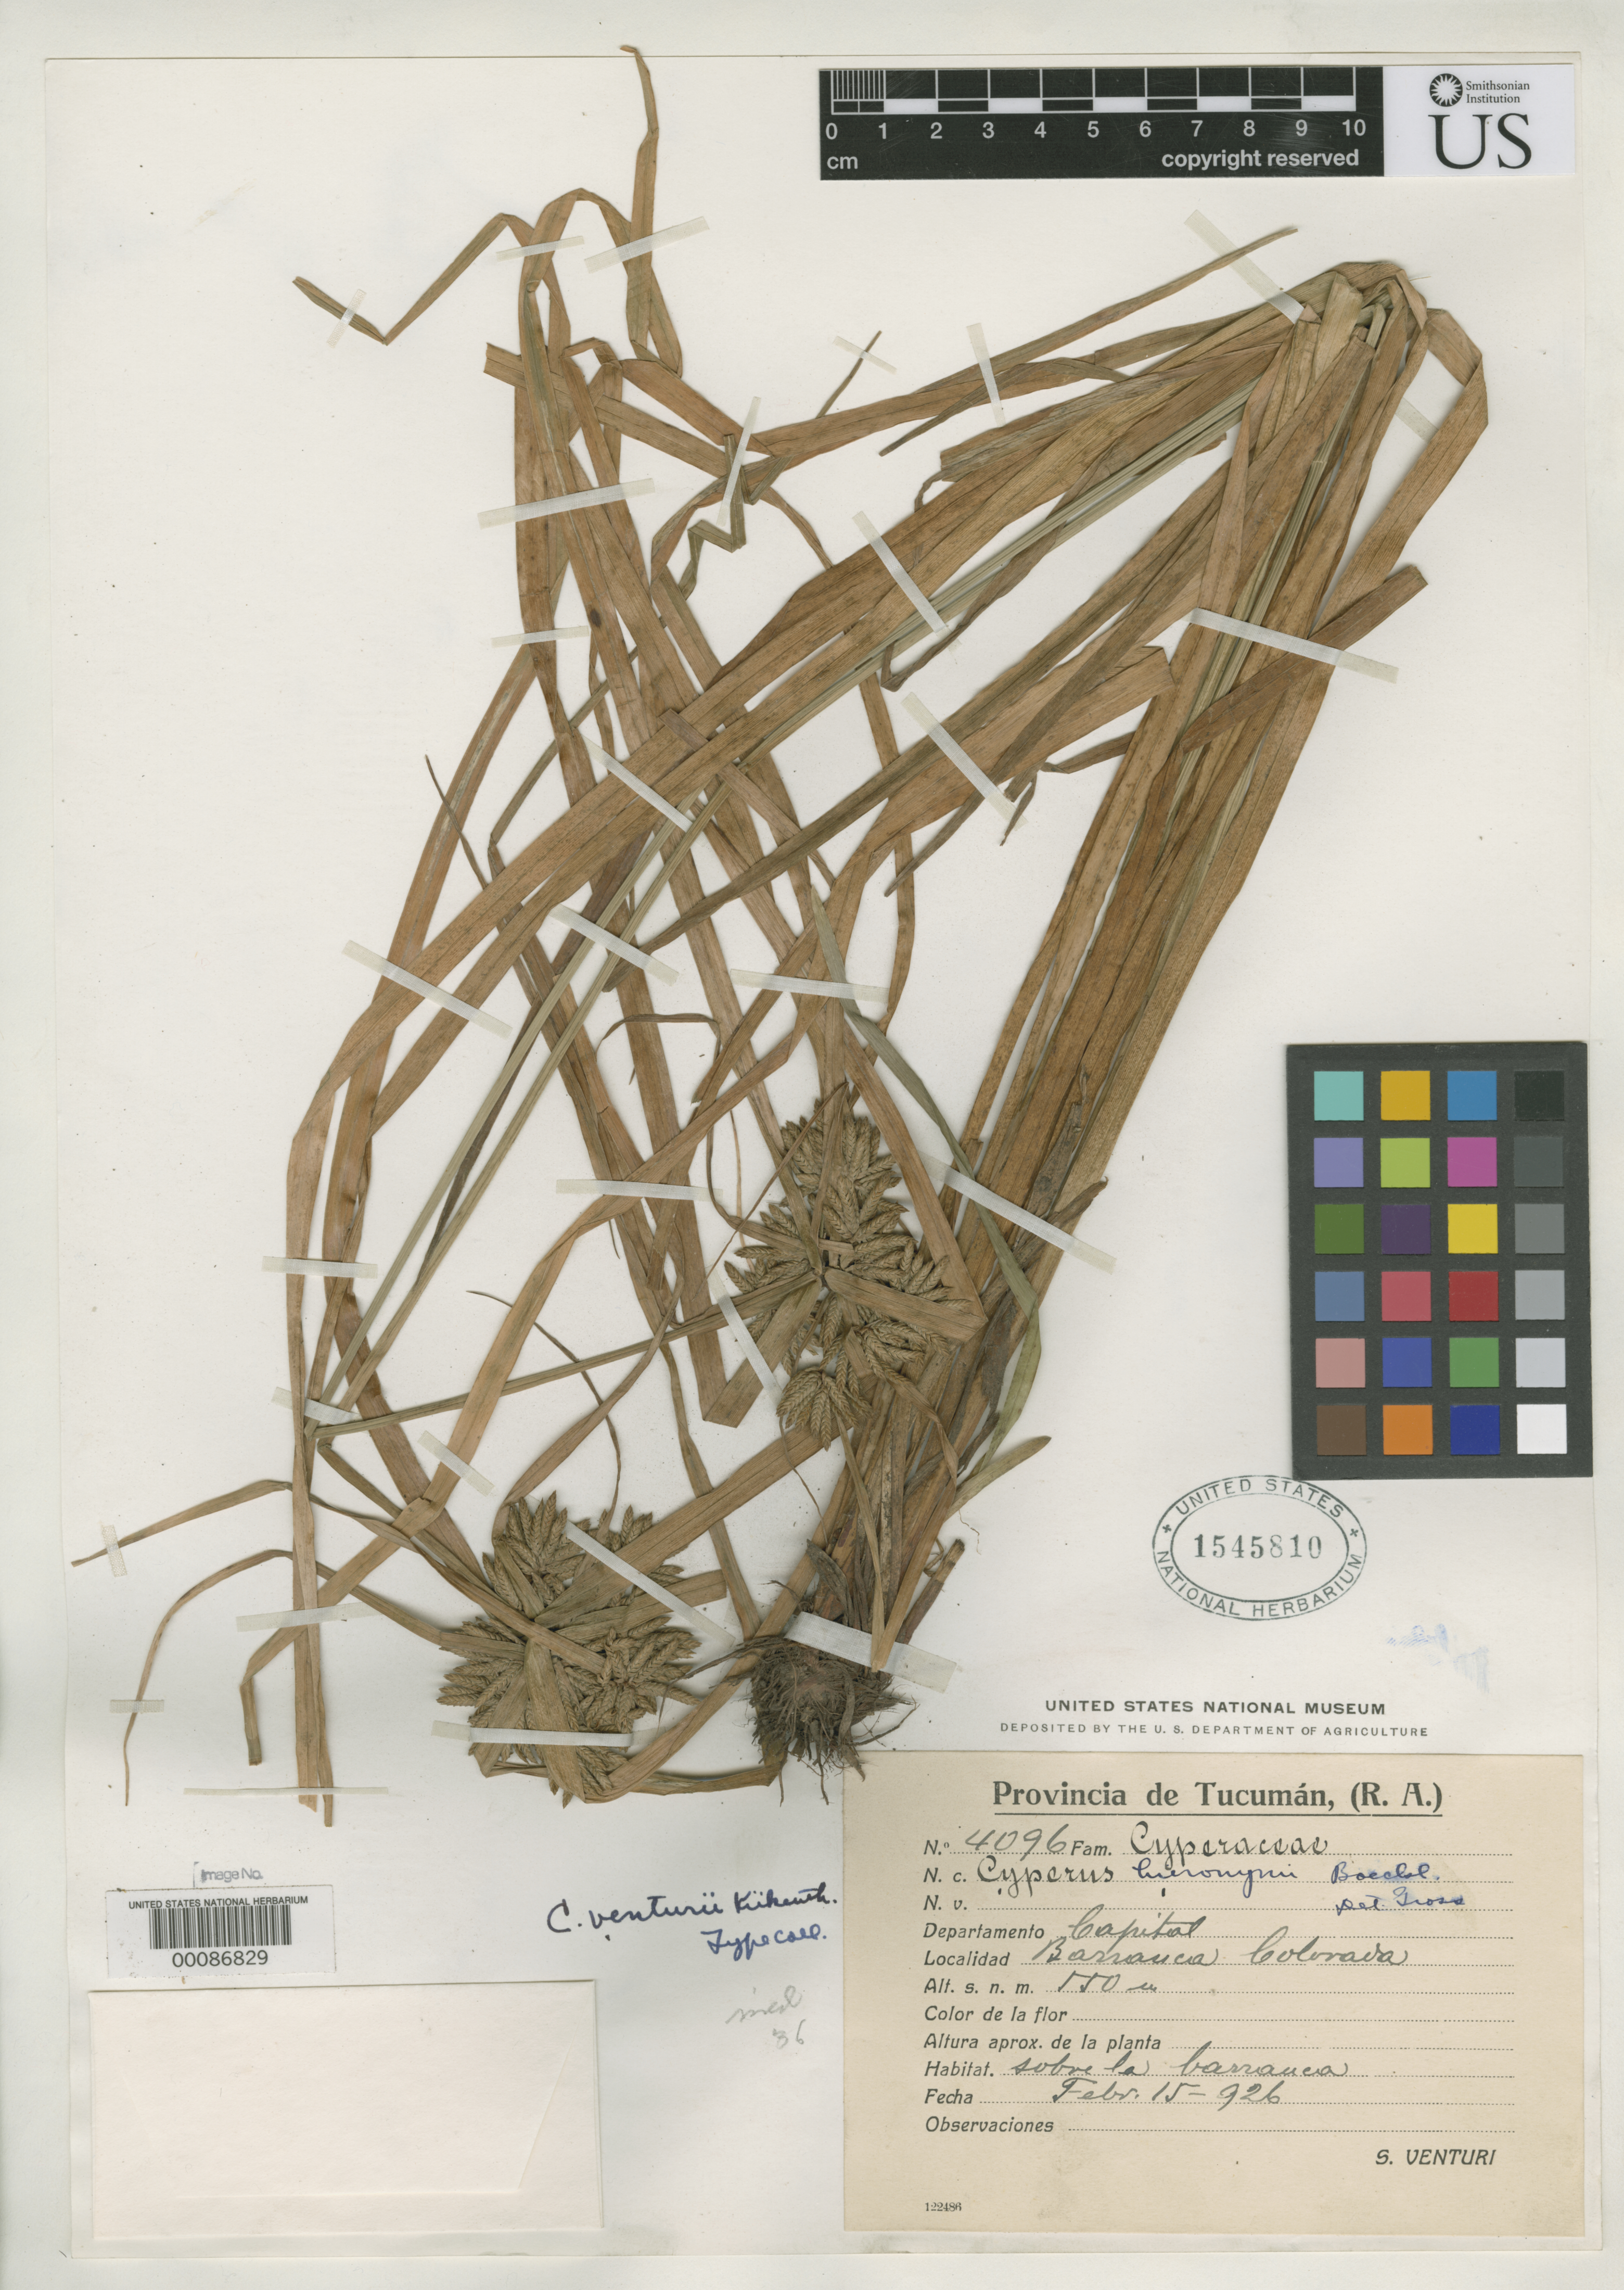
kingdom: Plantae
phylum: Tracheophyta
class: Liliopsida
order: Poales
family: Cyperaceae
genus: Cyperus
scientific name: Cyperus venturii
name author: Kük. in Engl.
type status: Isotype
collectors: S. Venturi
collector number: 4096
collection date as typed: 15 Feb 1926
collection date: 1926-02-15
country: Argentina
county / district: Capital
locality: Barranca Colorado.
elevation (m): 550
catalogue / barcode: US 1545810